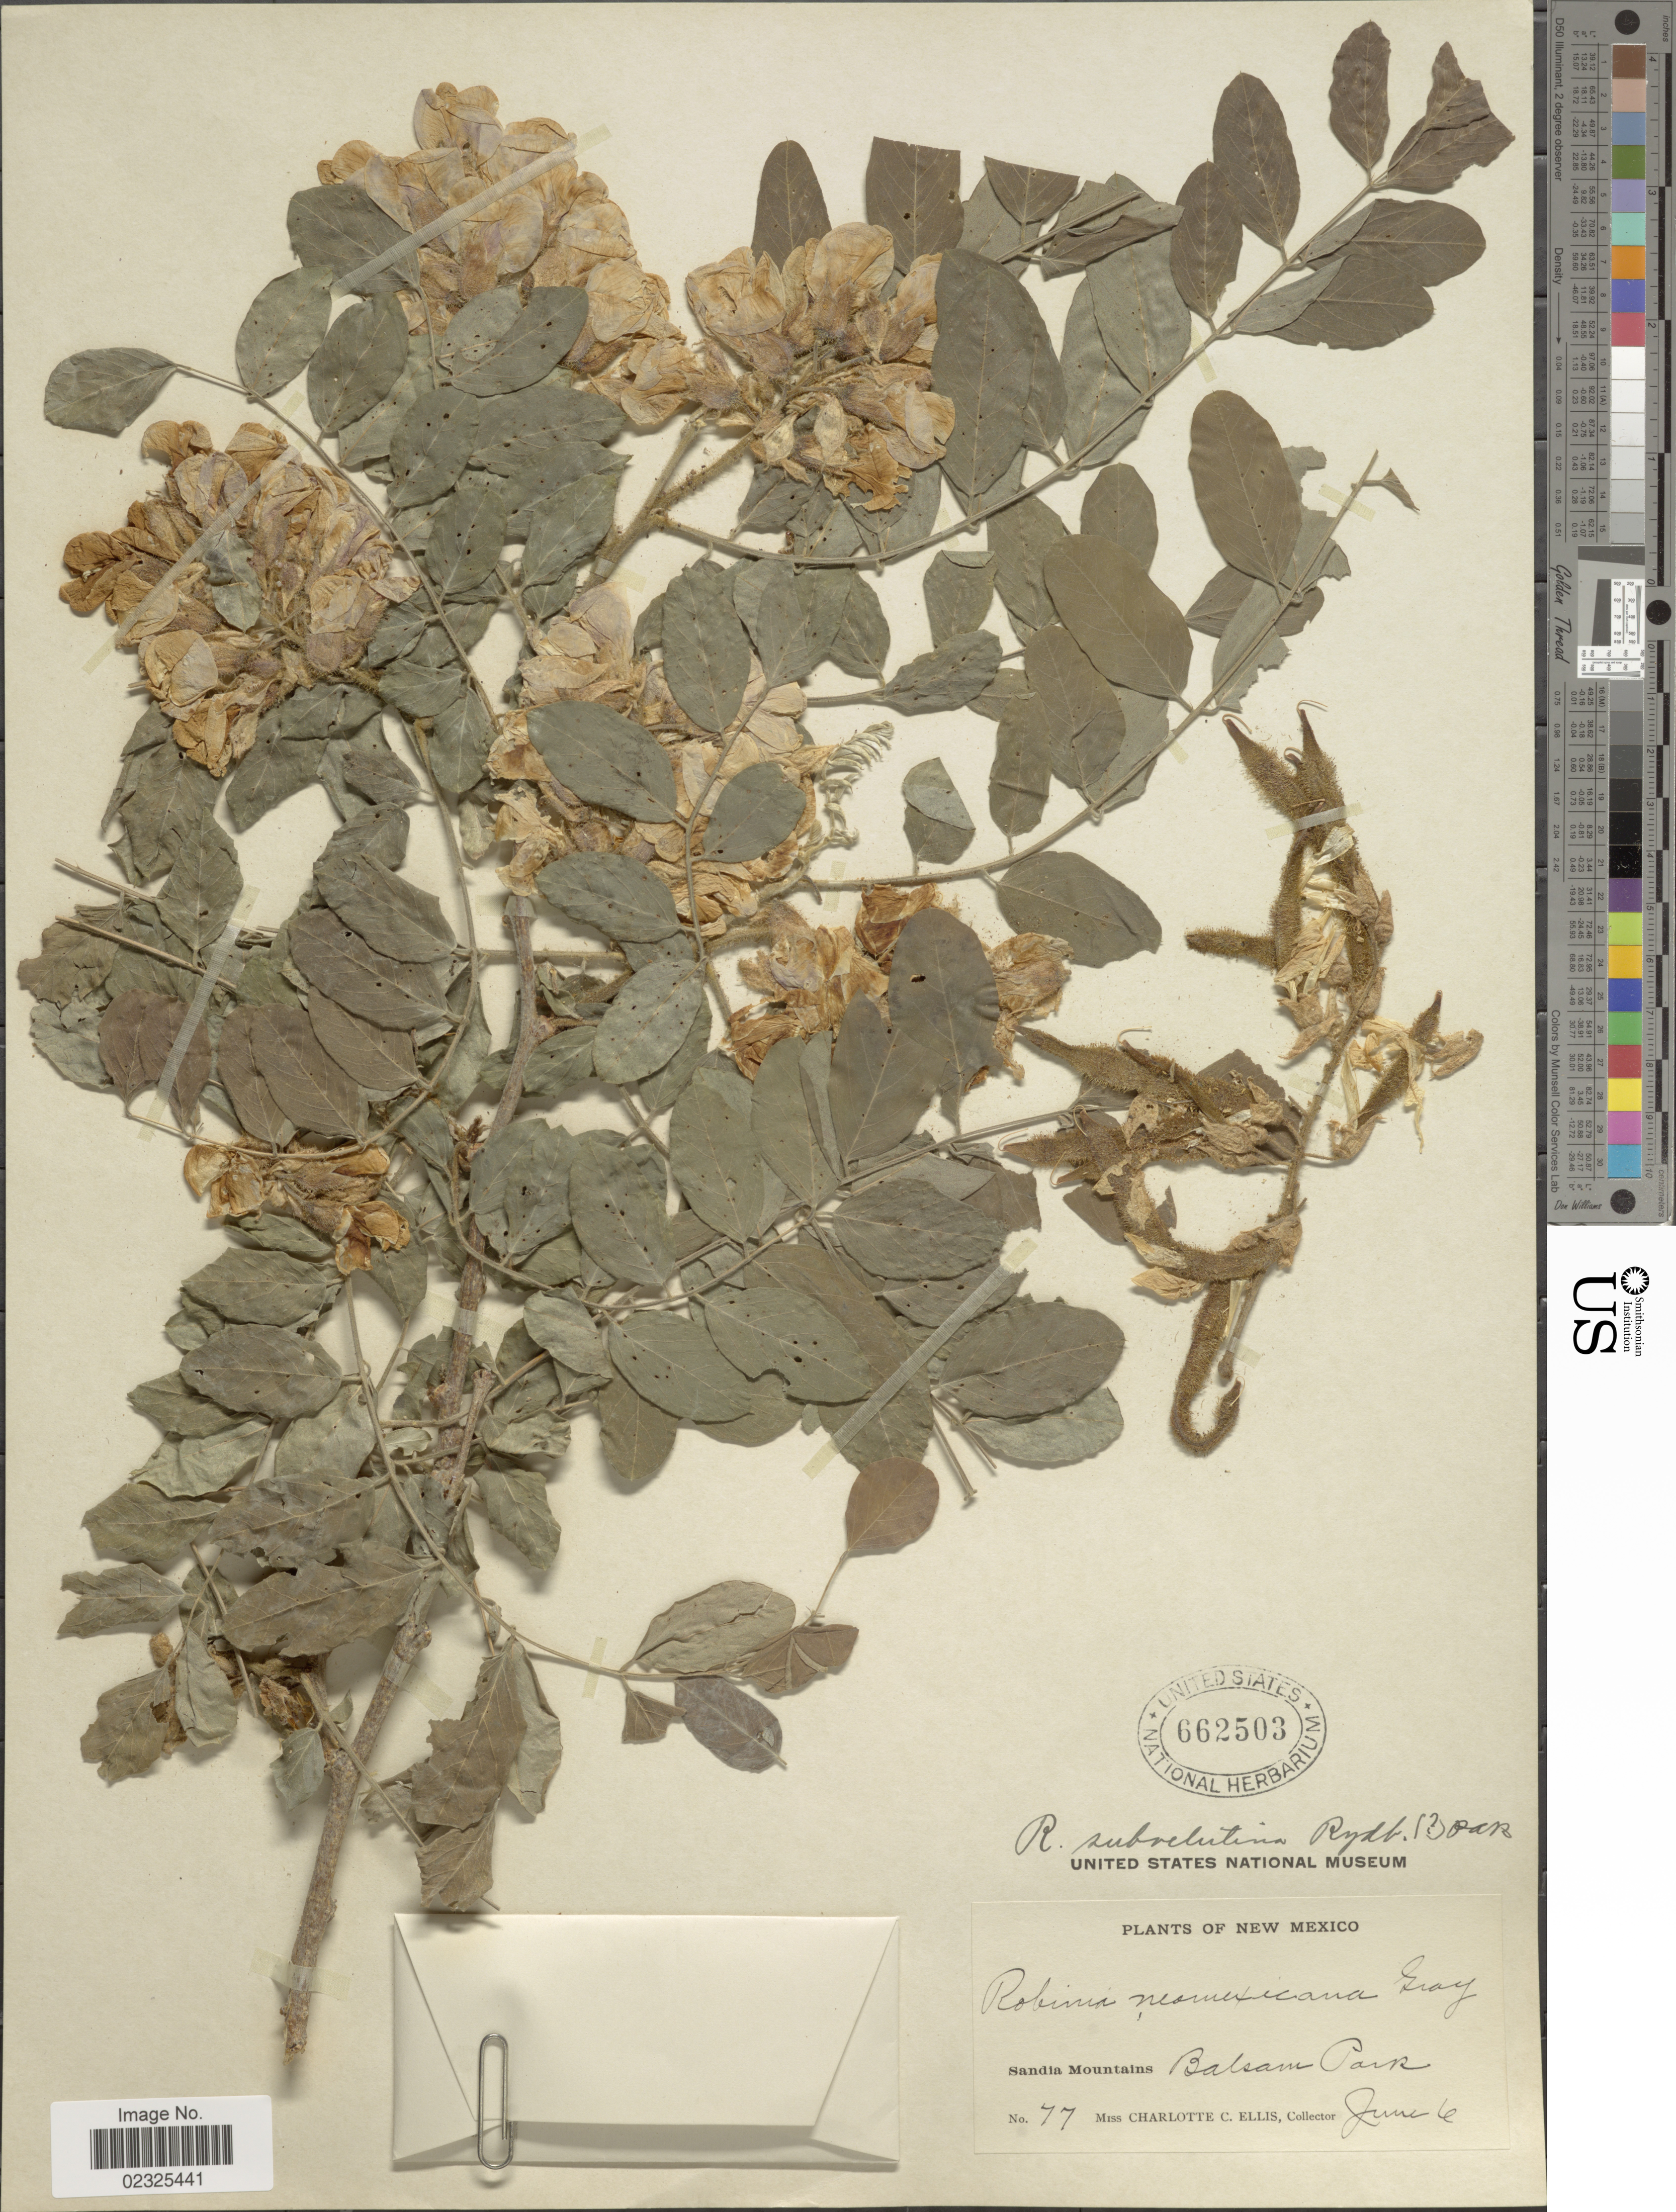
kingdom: Plantae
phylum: Tracheophyta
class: Magnoliopsida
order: Fabales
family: Fabaceae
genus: Robinia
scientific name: Robinia subvelutina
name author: Rydb.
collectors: C. C. Ellis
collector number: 77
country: United States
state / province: New Mexico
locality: Sandia Mountains, Balsam Park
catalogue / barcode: US 662503